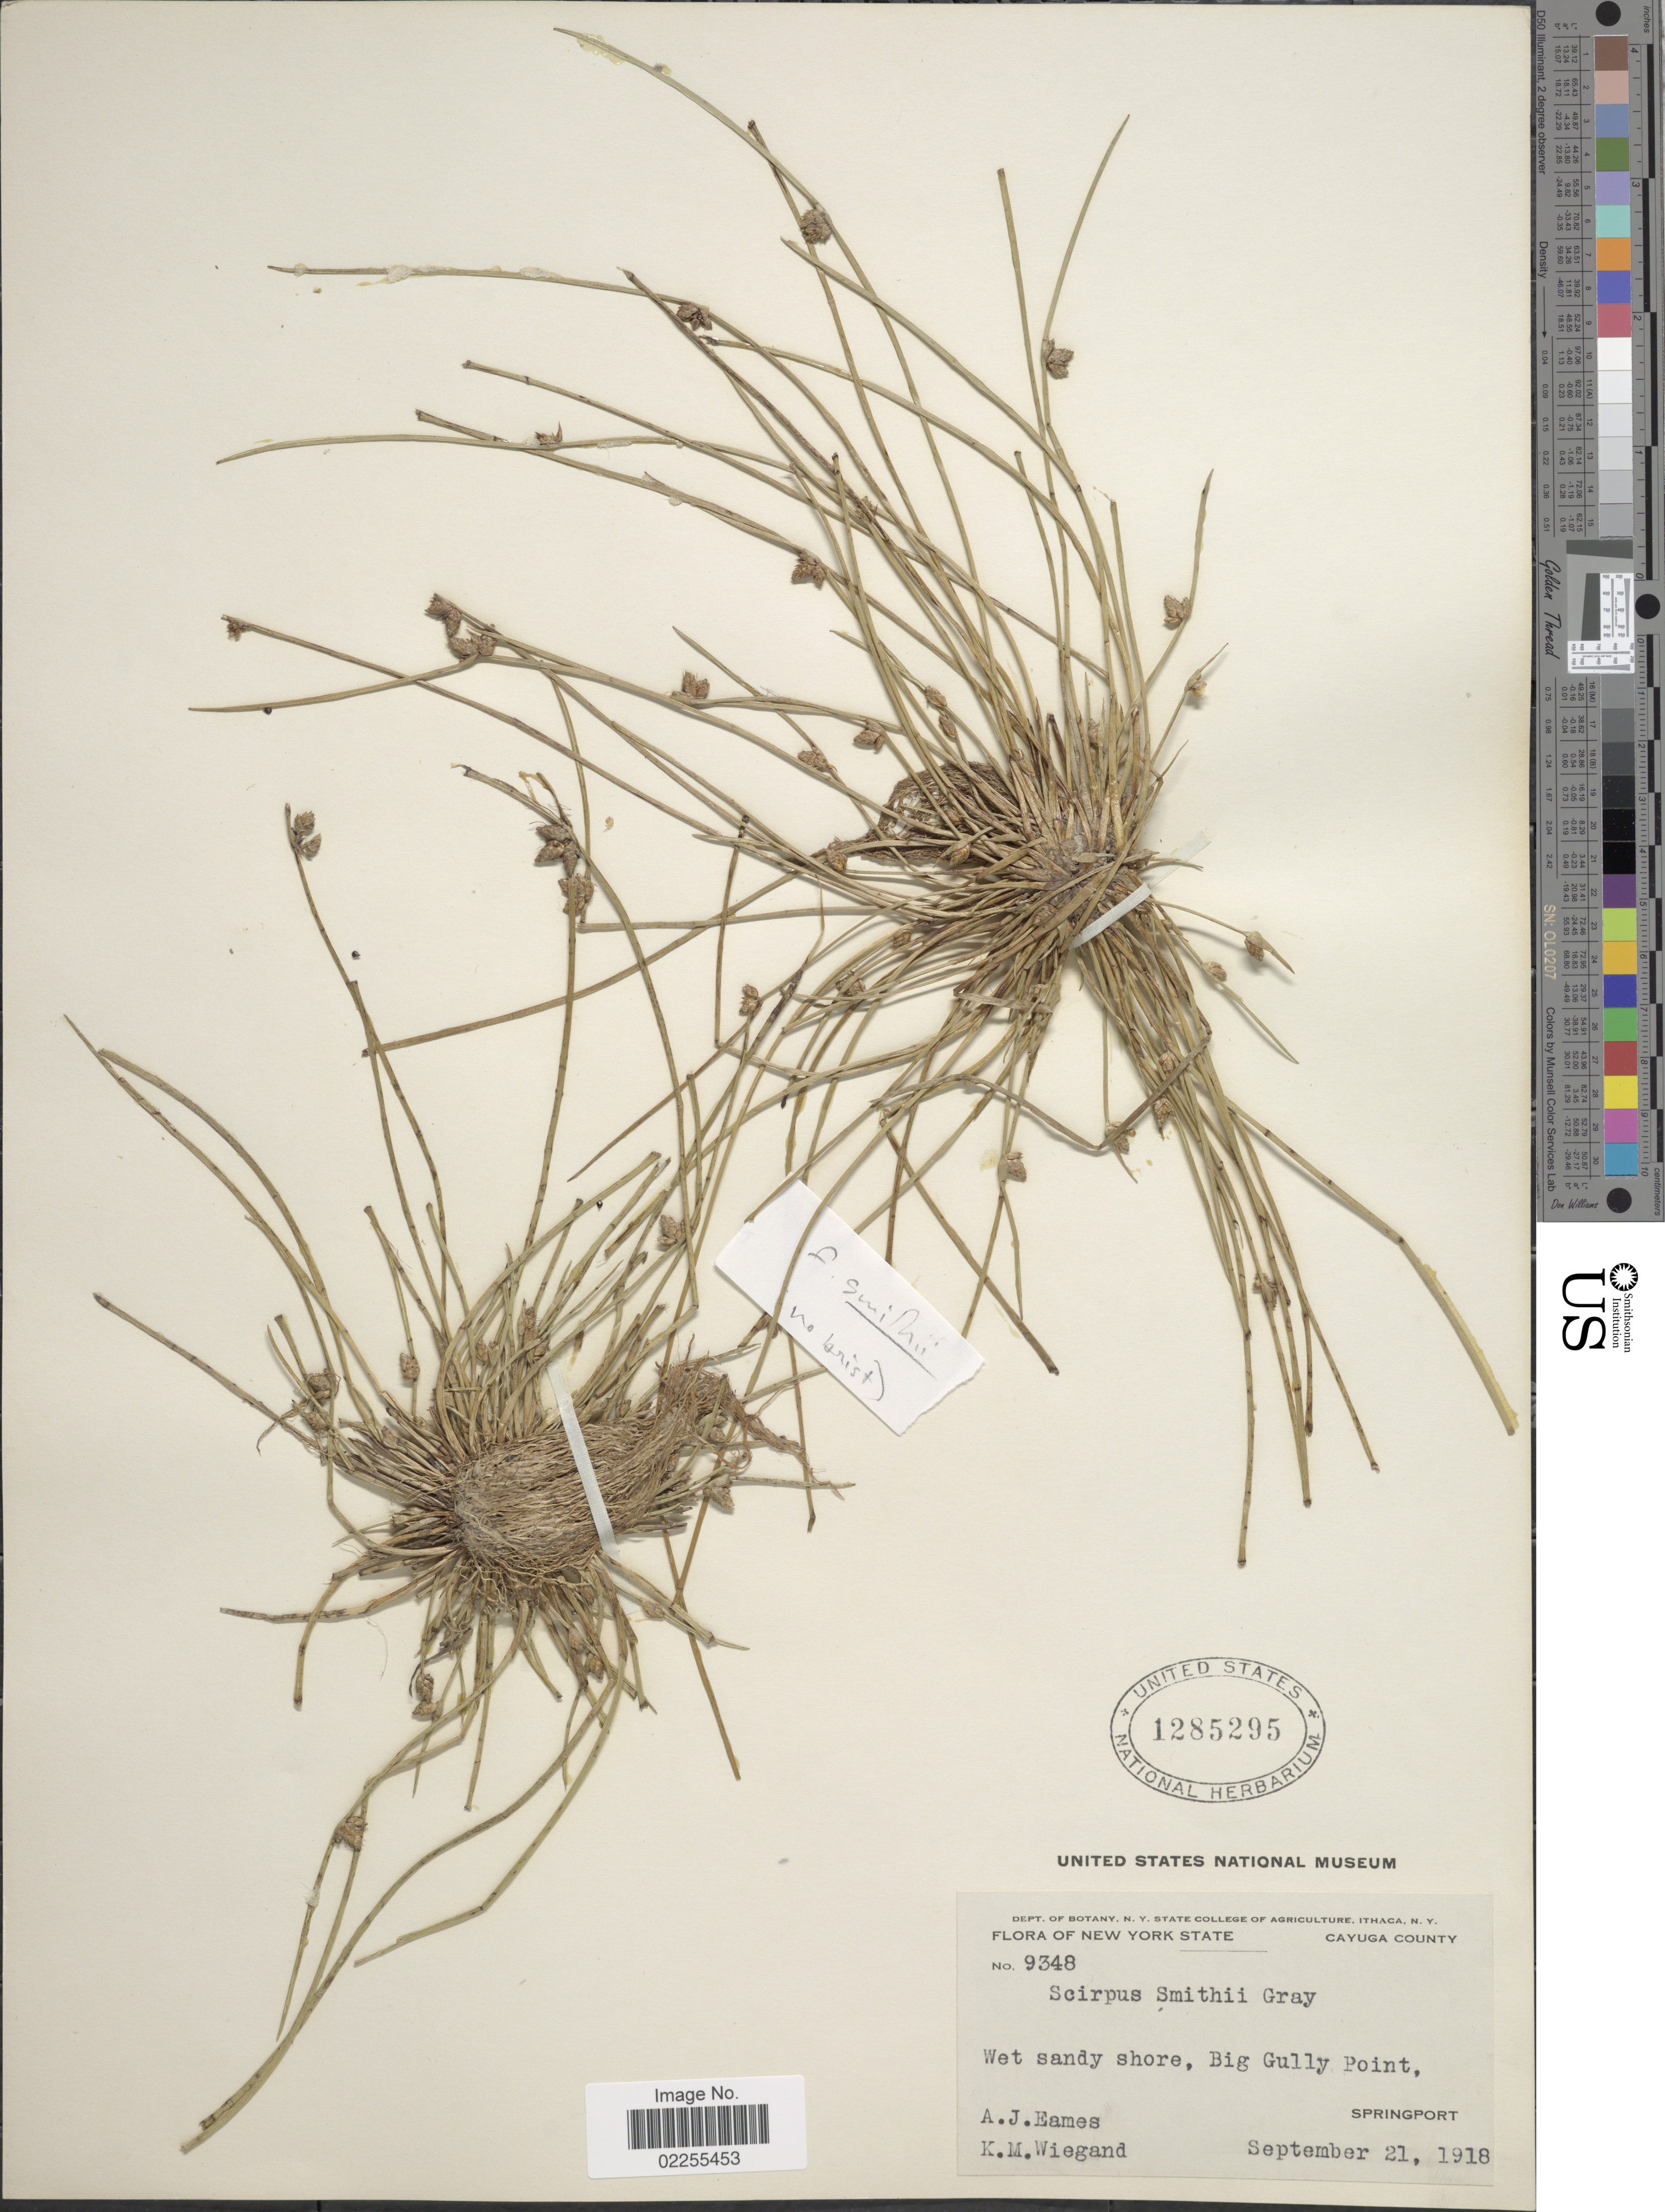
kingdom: Plantae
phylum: Tracheophyta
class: Liliopsida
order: Poales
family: Cyperaceae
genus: Schoenoplectus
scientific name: Schoenoplectus smithii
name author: (A. Gray) Soják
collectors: A. J. Eames & K. M. Wiegand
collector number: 9348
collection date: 1918-09-21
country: United States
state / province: New York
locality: Cayuga County, wet sandy shore, Big Gully Point, Springport.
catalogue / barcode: US 1285295